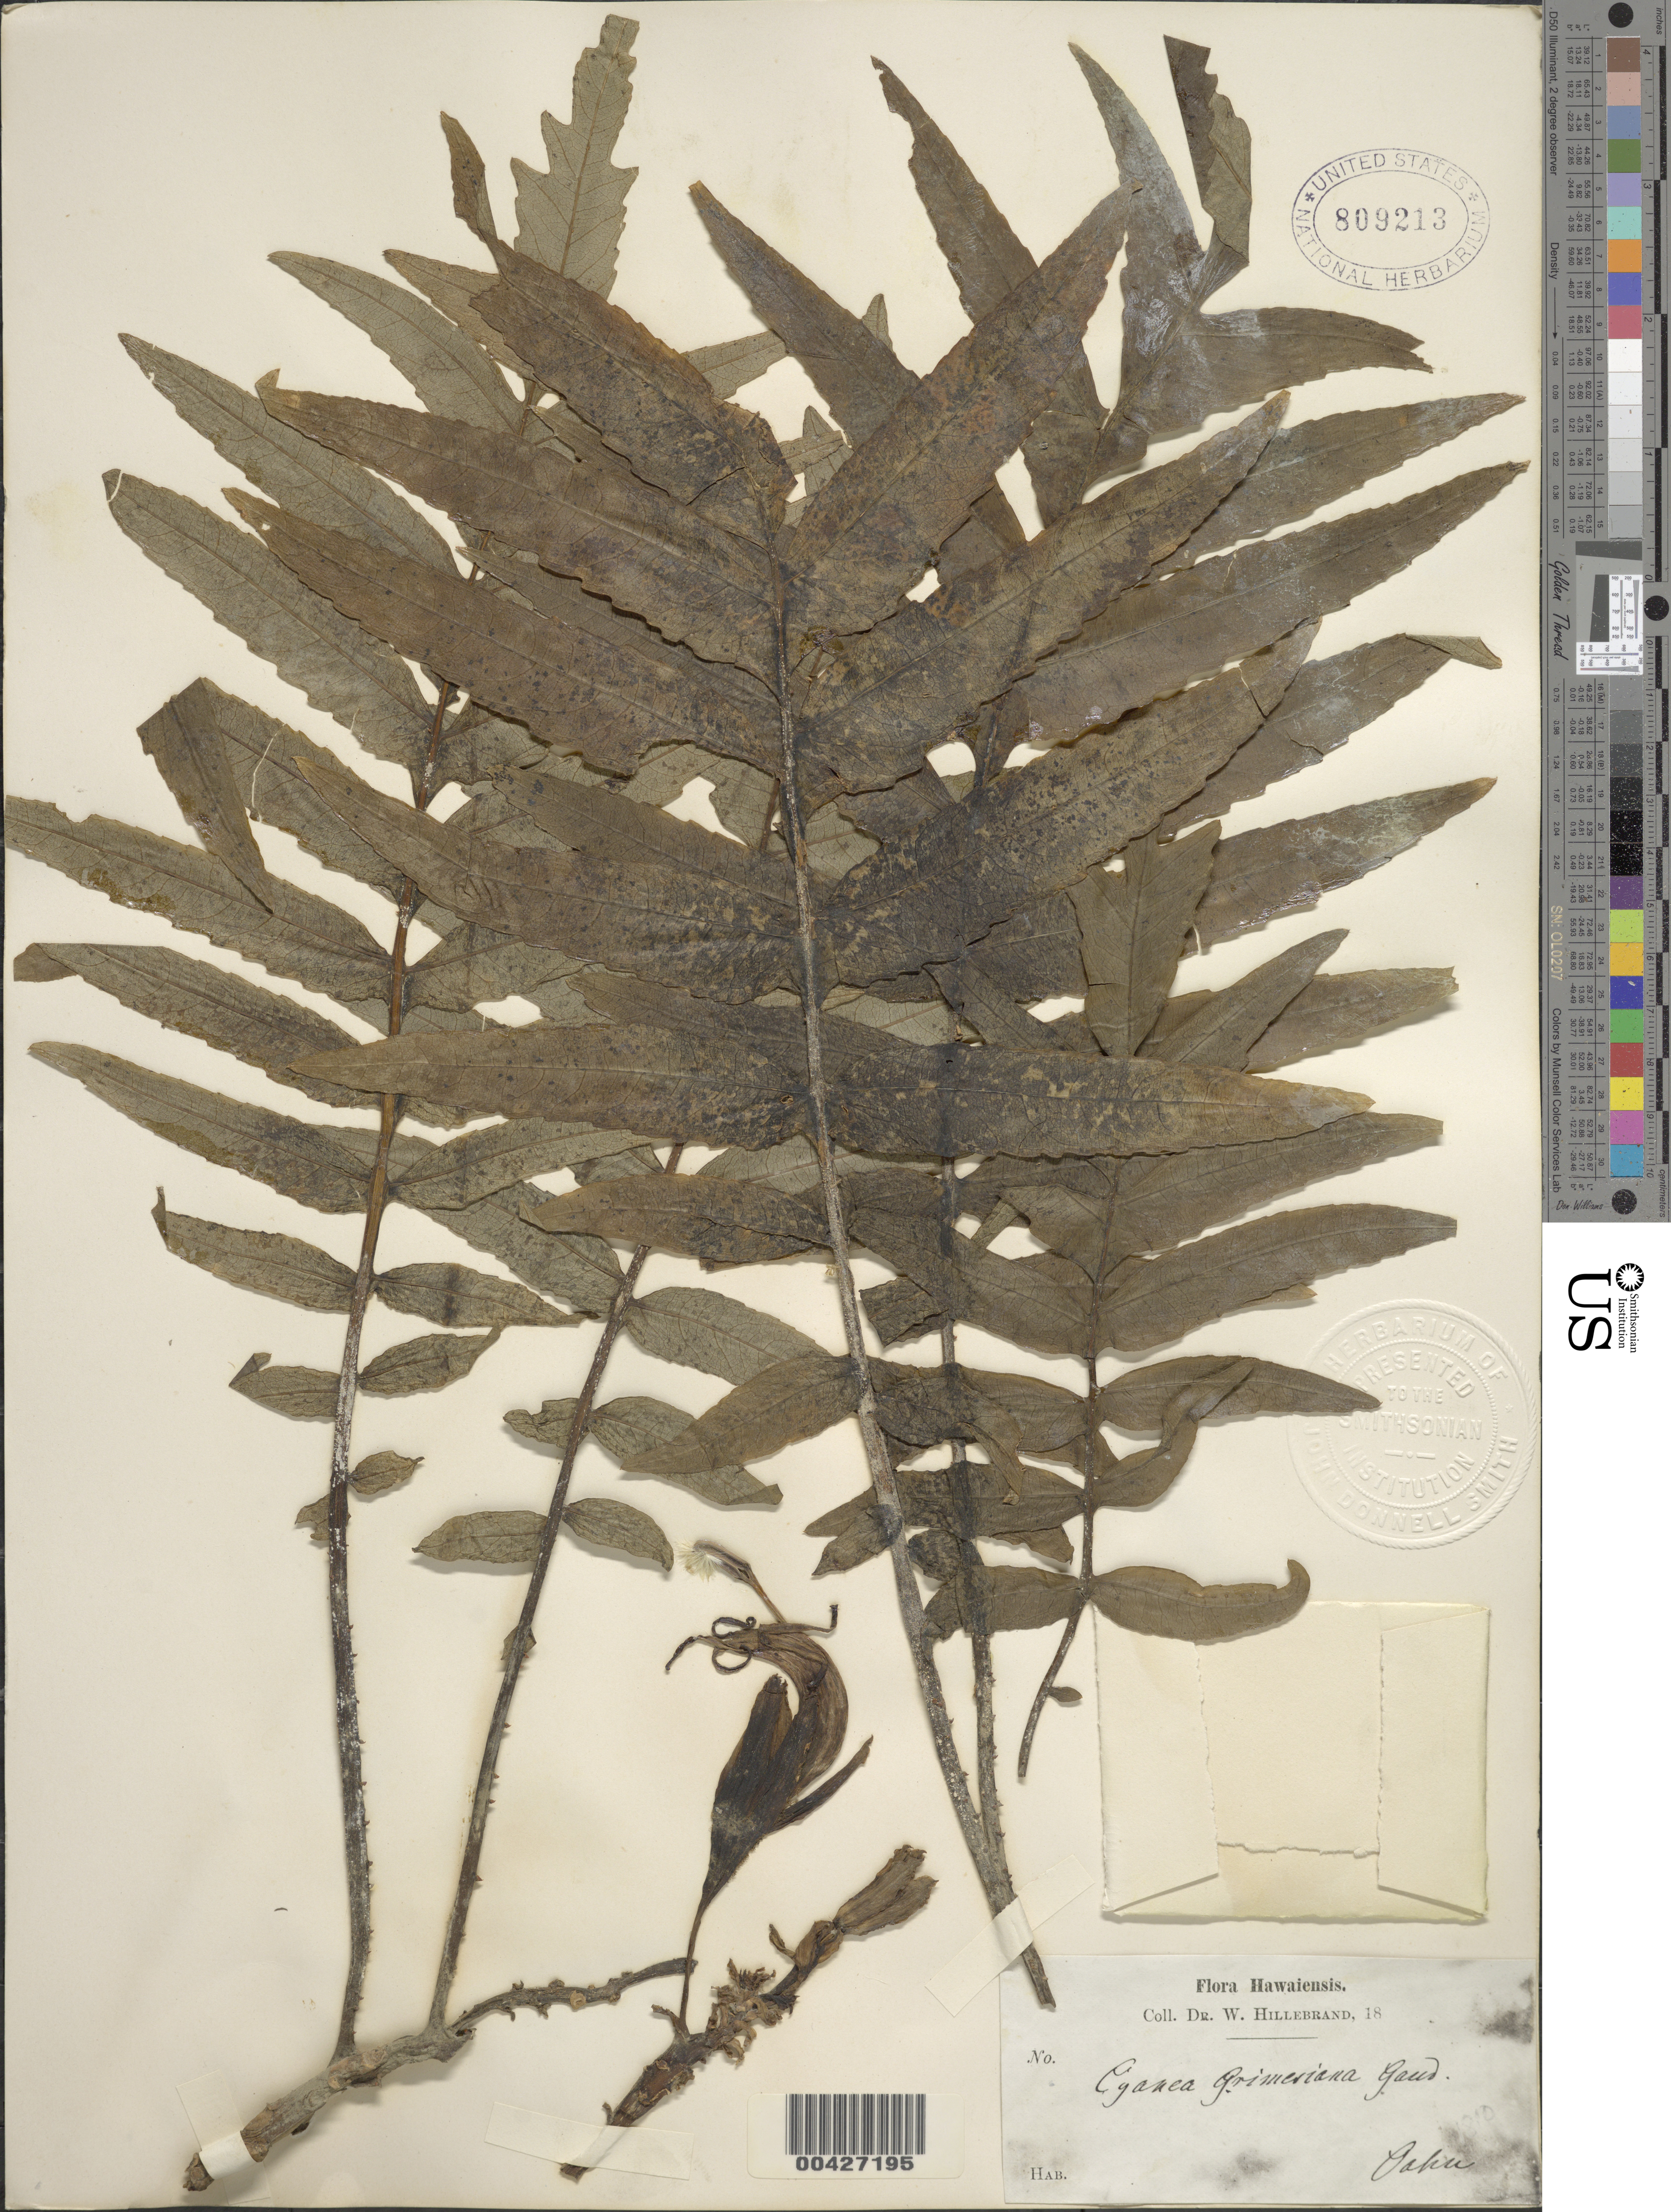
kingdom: Plantae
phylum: Tracheophyta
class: Magnoliopsida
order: Asterales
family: Campanulaceae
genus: Cyanea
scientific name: Cyanea grimesiana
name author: Gaudich.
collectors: W. Hillebrand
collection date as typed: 18??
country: United States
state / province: Hawaii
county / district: Honolulu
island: Oahu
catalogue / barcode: US 809213